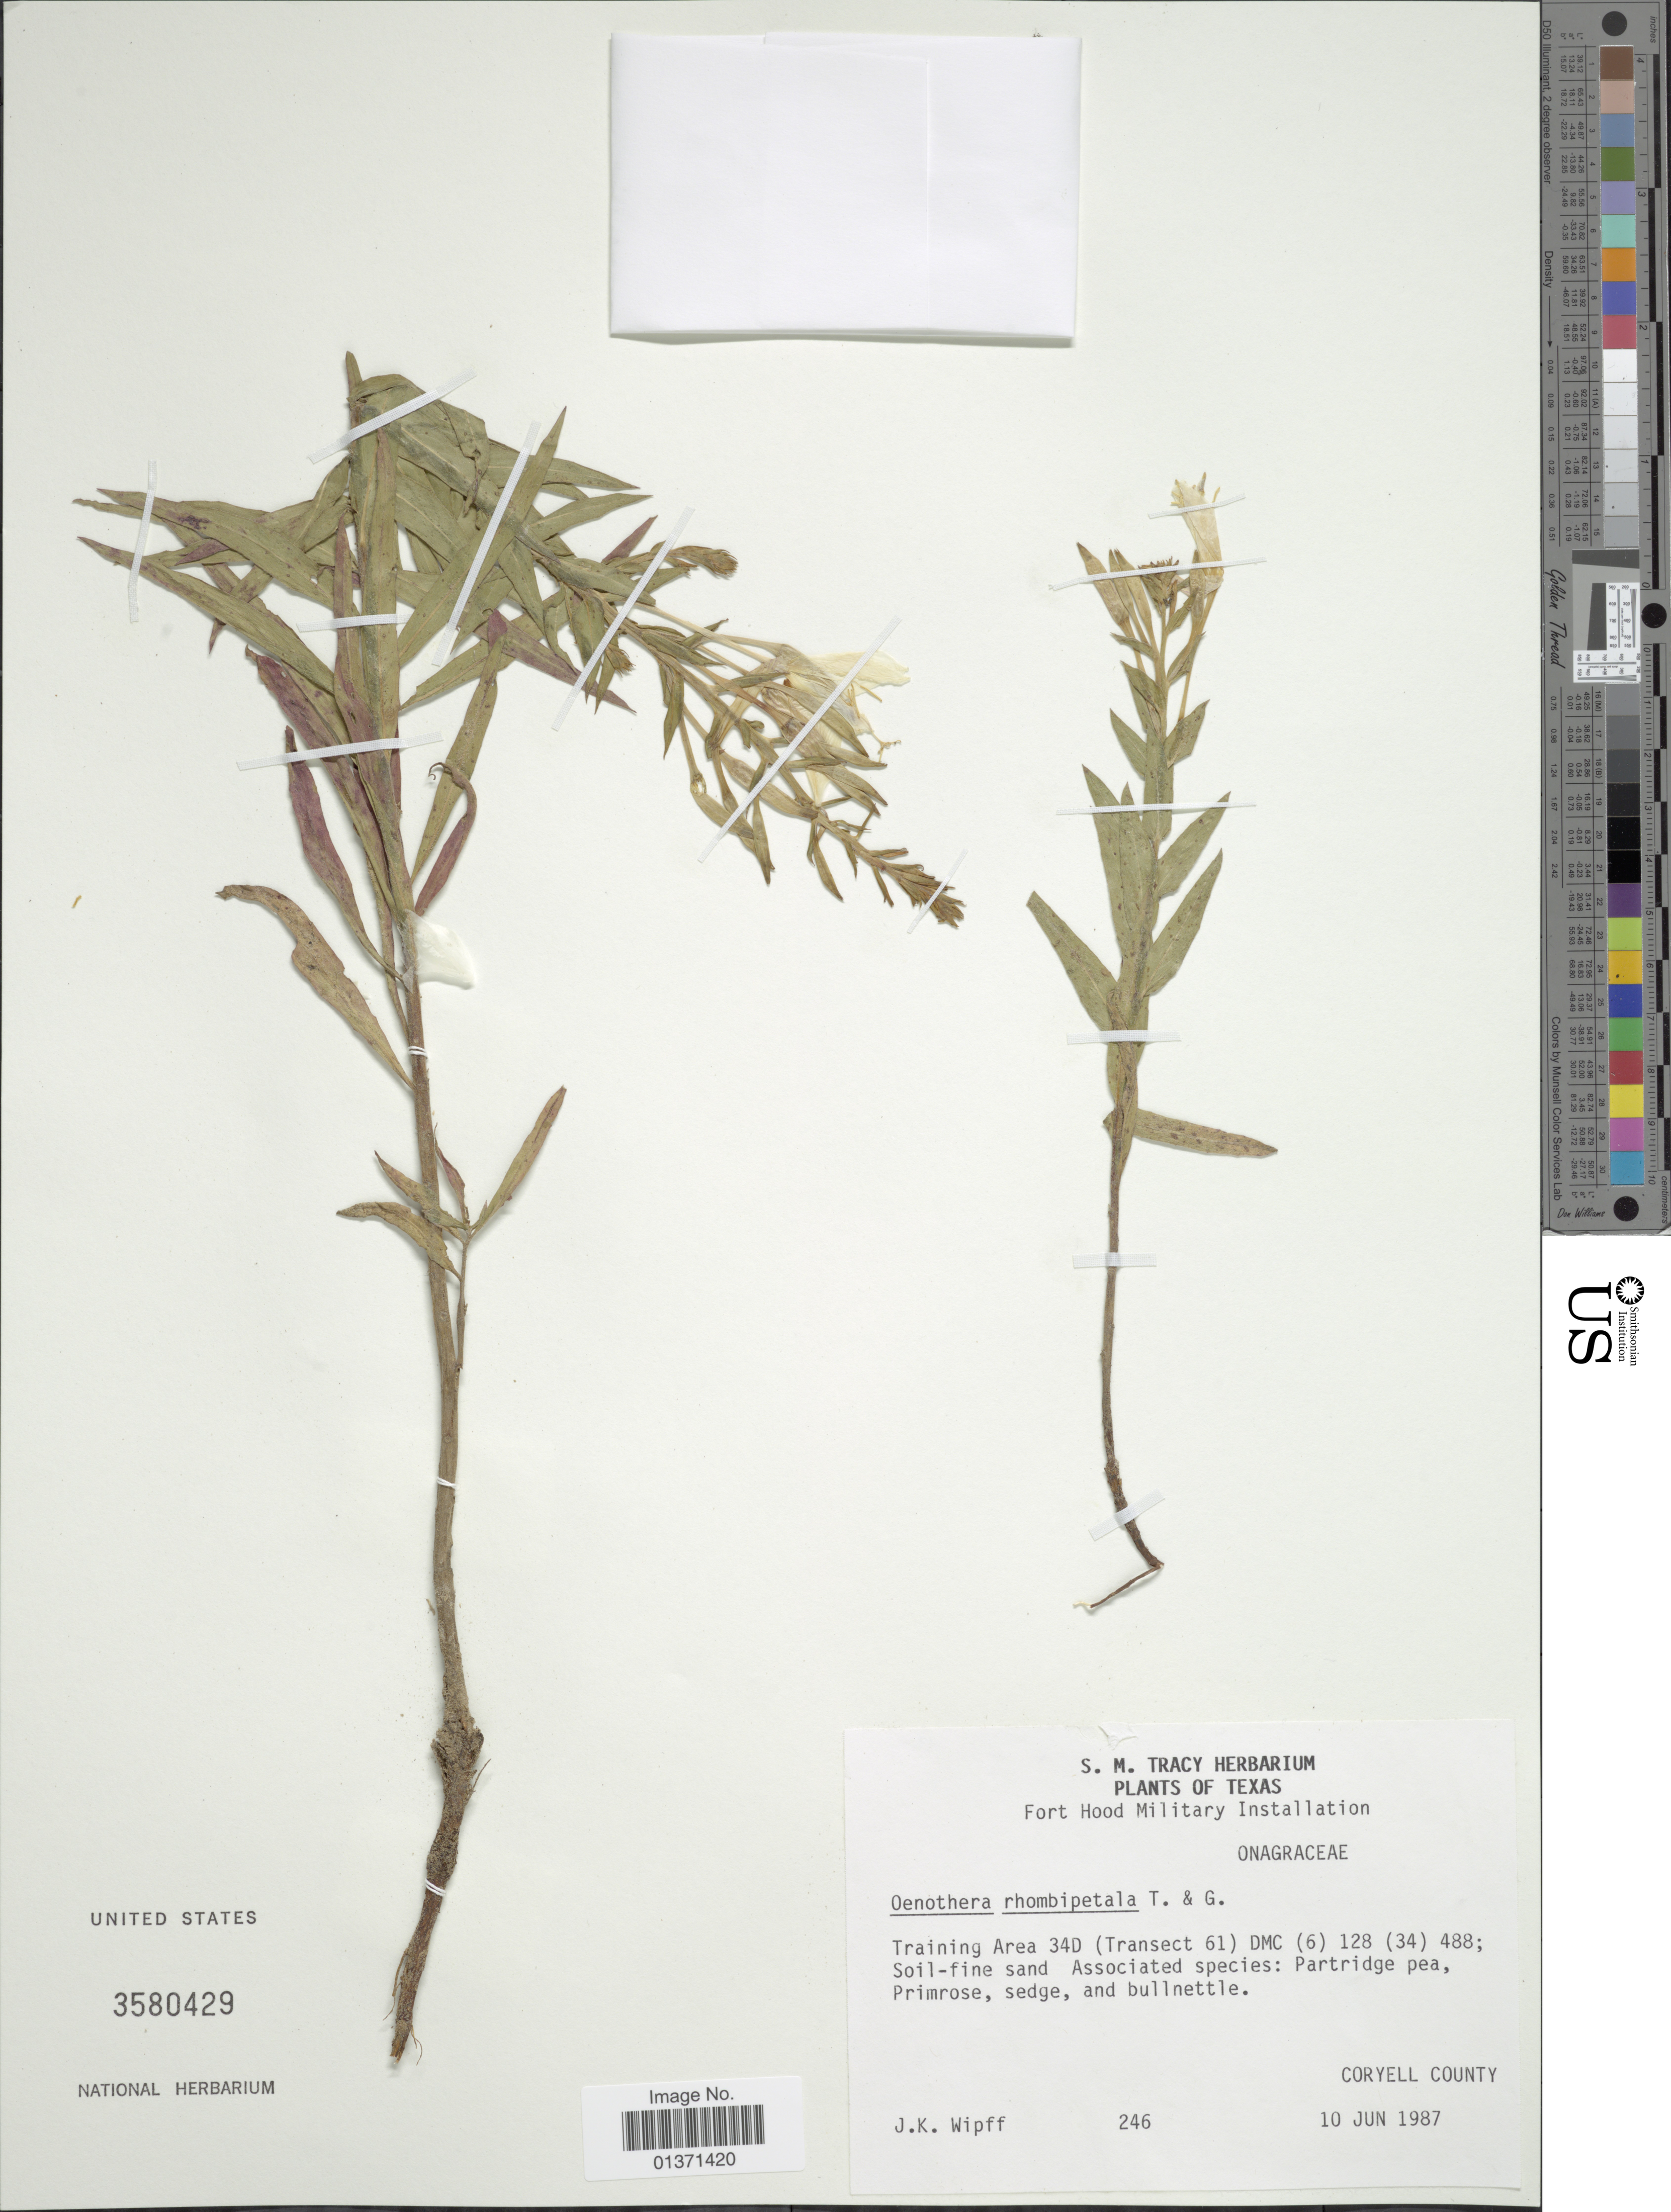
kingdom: Plantae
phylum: Tracheophyta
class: Magnoliopsida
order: Myrtales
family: Onagraceae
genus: Oenothera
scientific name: Oenothera rhombipetala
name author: Nutt. ex Torr & A. Gray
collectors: J. K. Wipff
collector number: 246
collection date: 1987-06-10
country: United States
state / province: Texas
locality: Fort Hood Military Installation, Training Area 34D (Transect 61) DMC (6) 128 (34) 488, Coryell County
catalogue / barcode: US 3580429